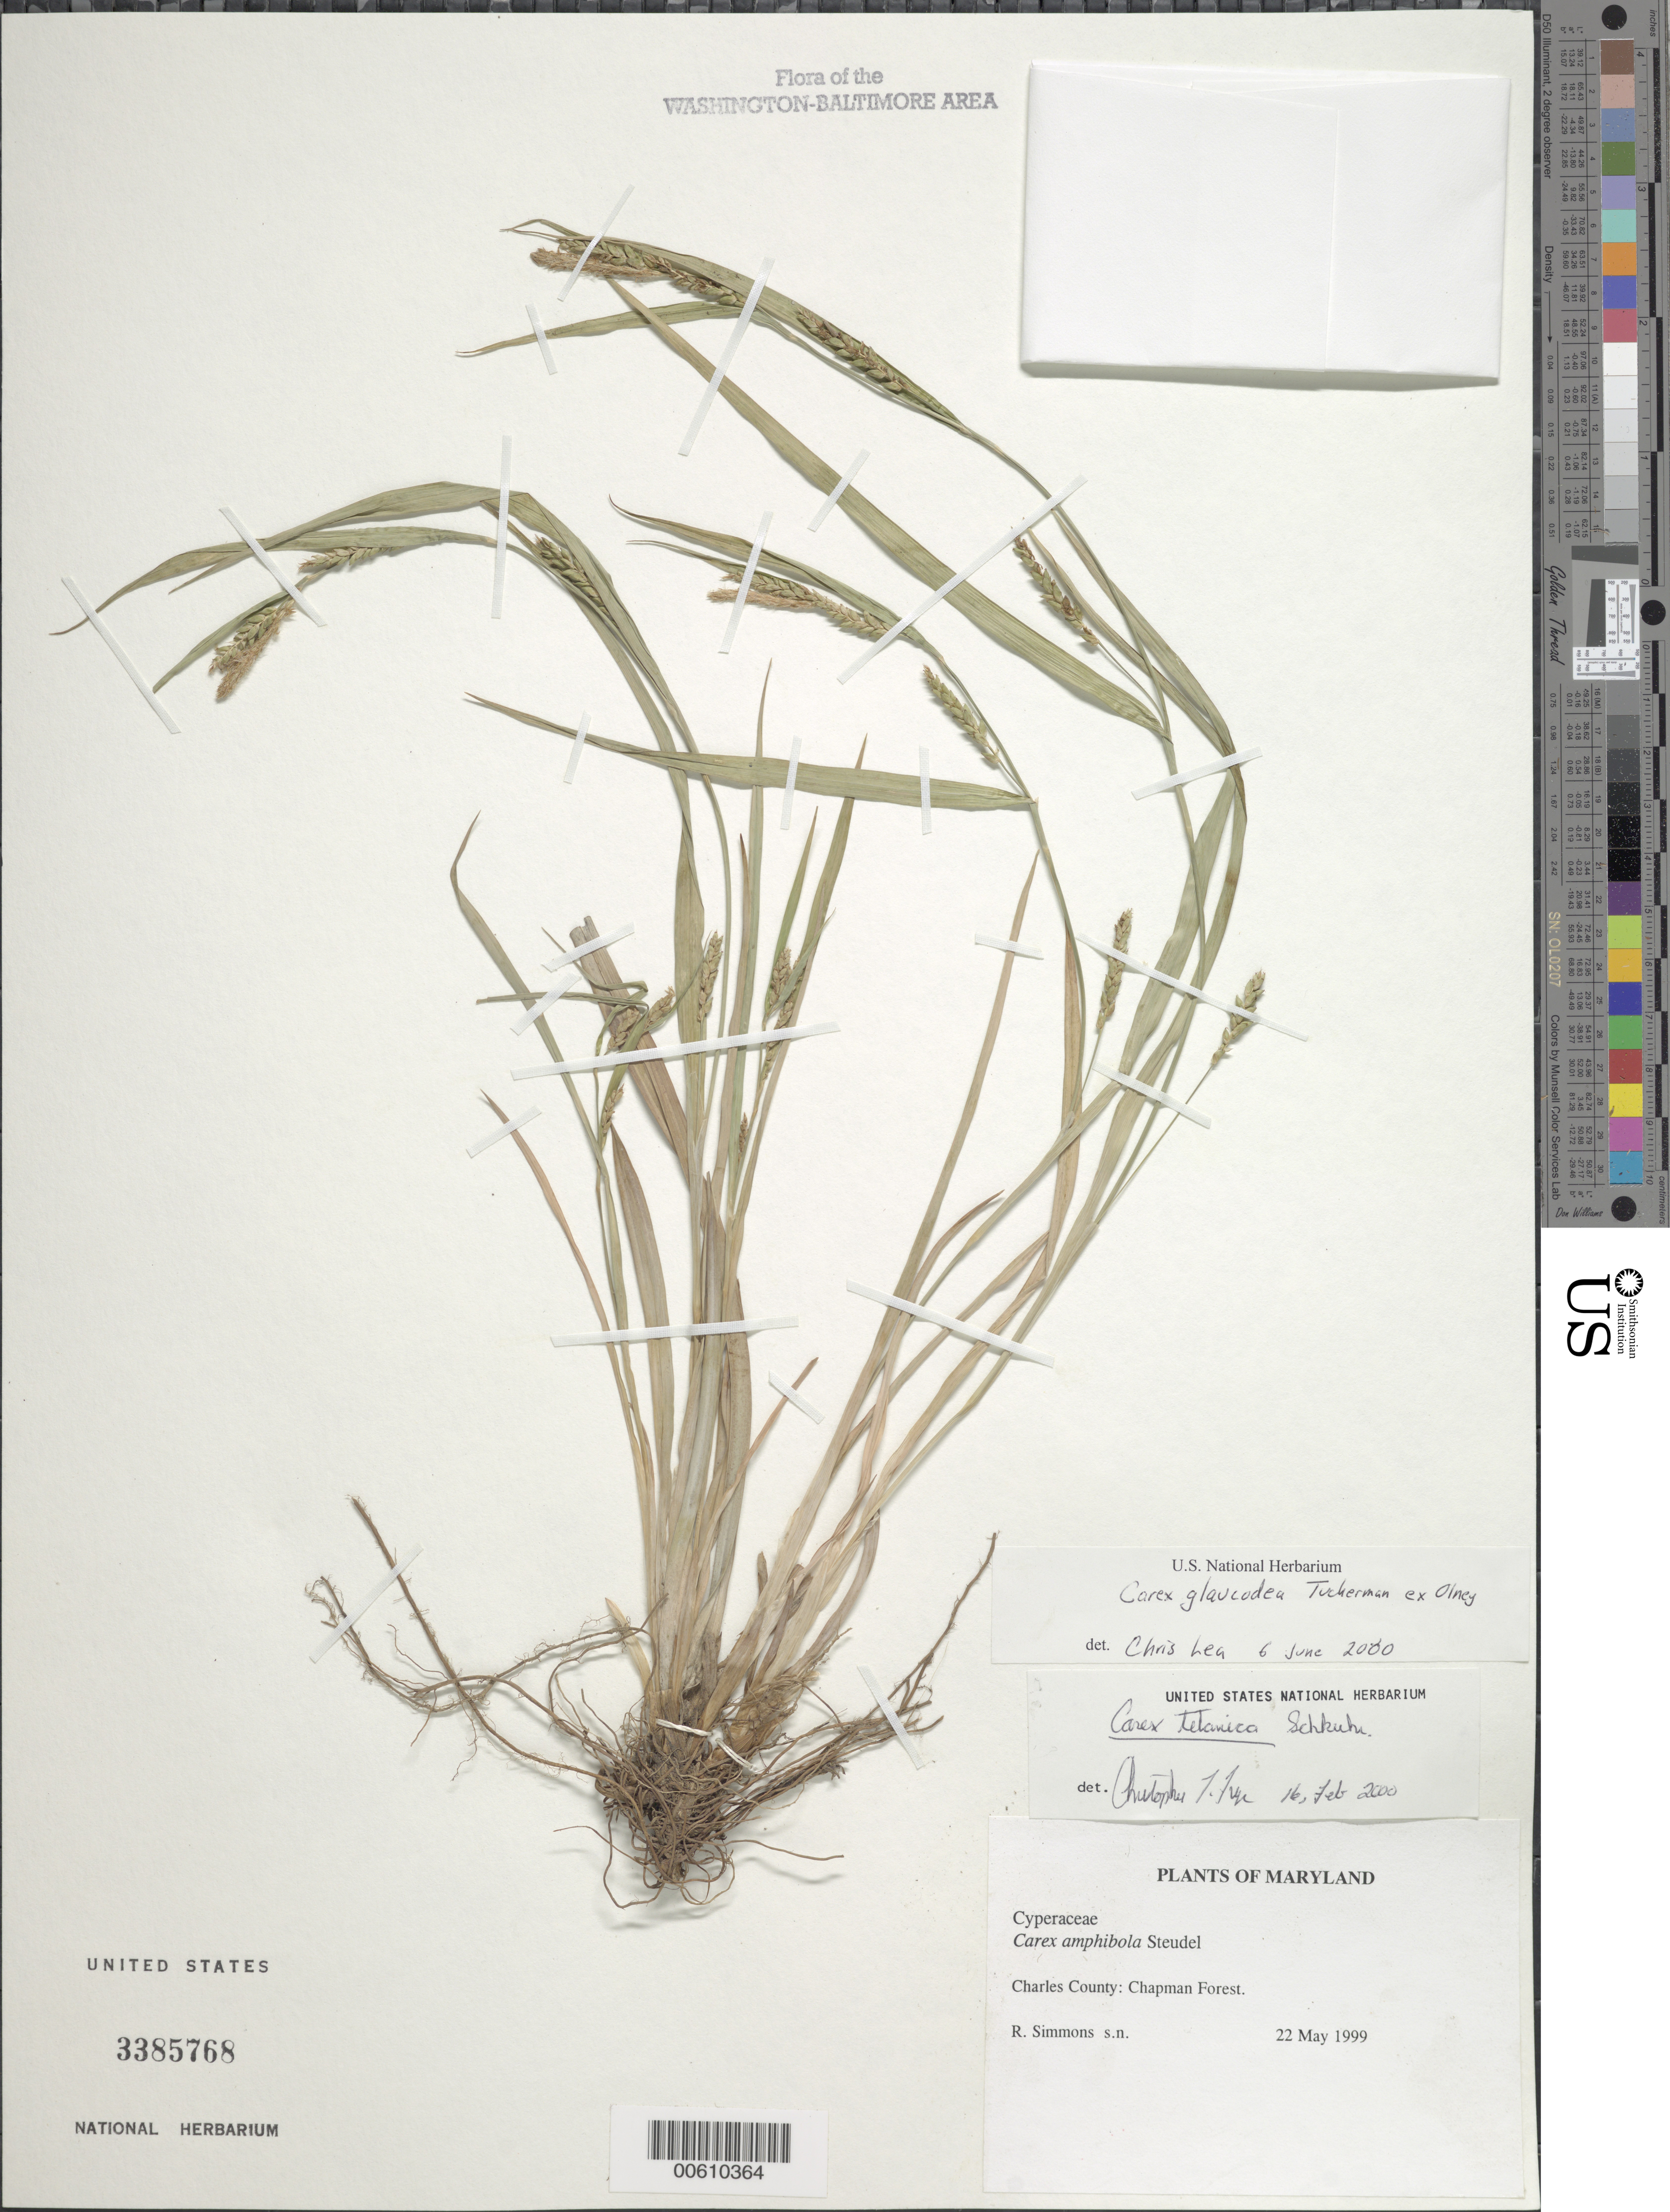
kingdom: Plantae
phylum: Tracheophyta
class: Liliopsida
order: Poales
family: Cyperaceae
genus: Carex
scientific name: Carex glaucodea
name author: Tuck. ex Olney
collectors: R. H. Simmons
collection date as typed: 22 May 1999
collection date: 1999-05-22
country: United States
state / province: Maryland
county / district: Charles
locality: Chapman Forest.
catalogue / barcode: US 3385768